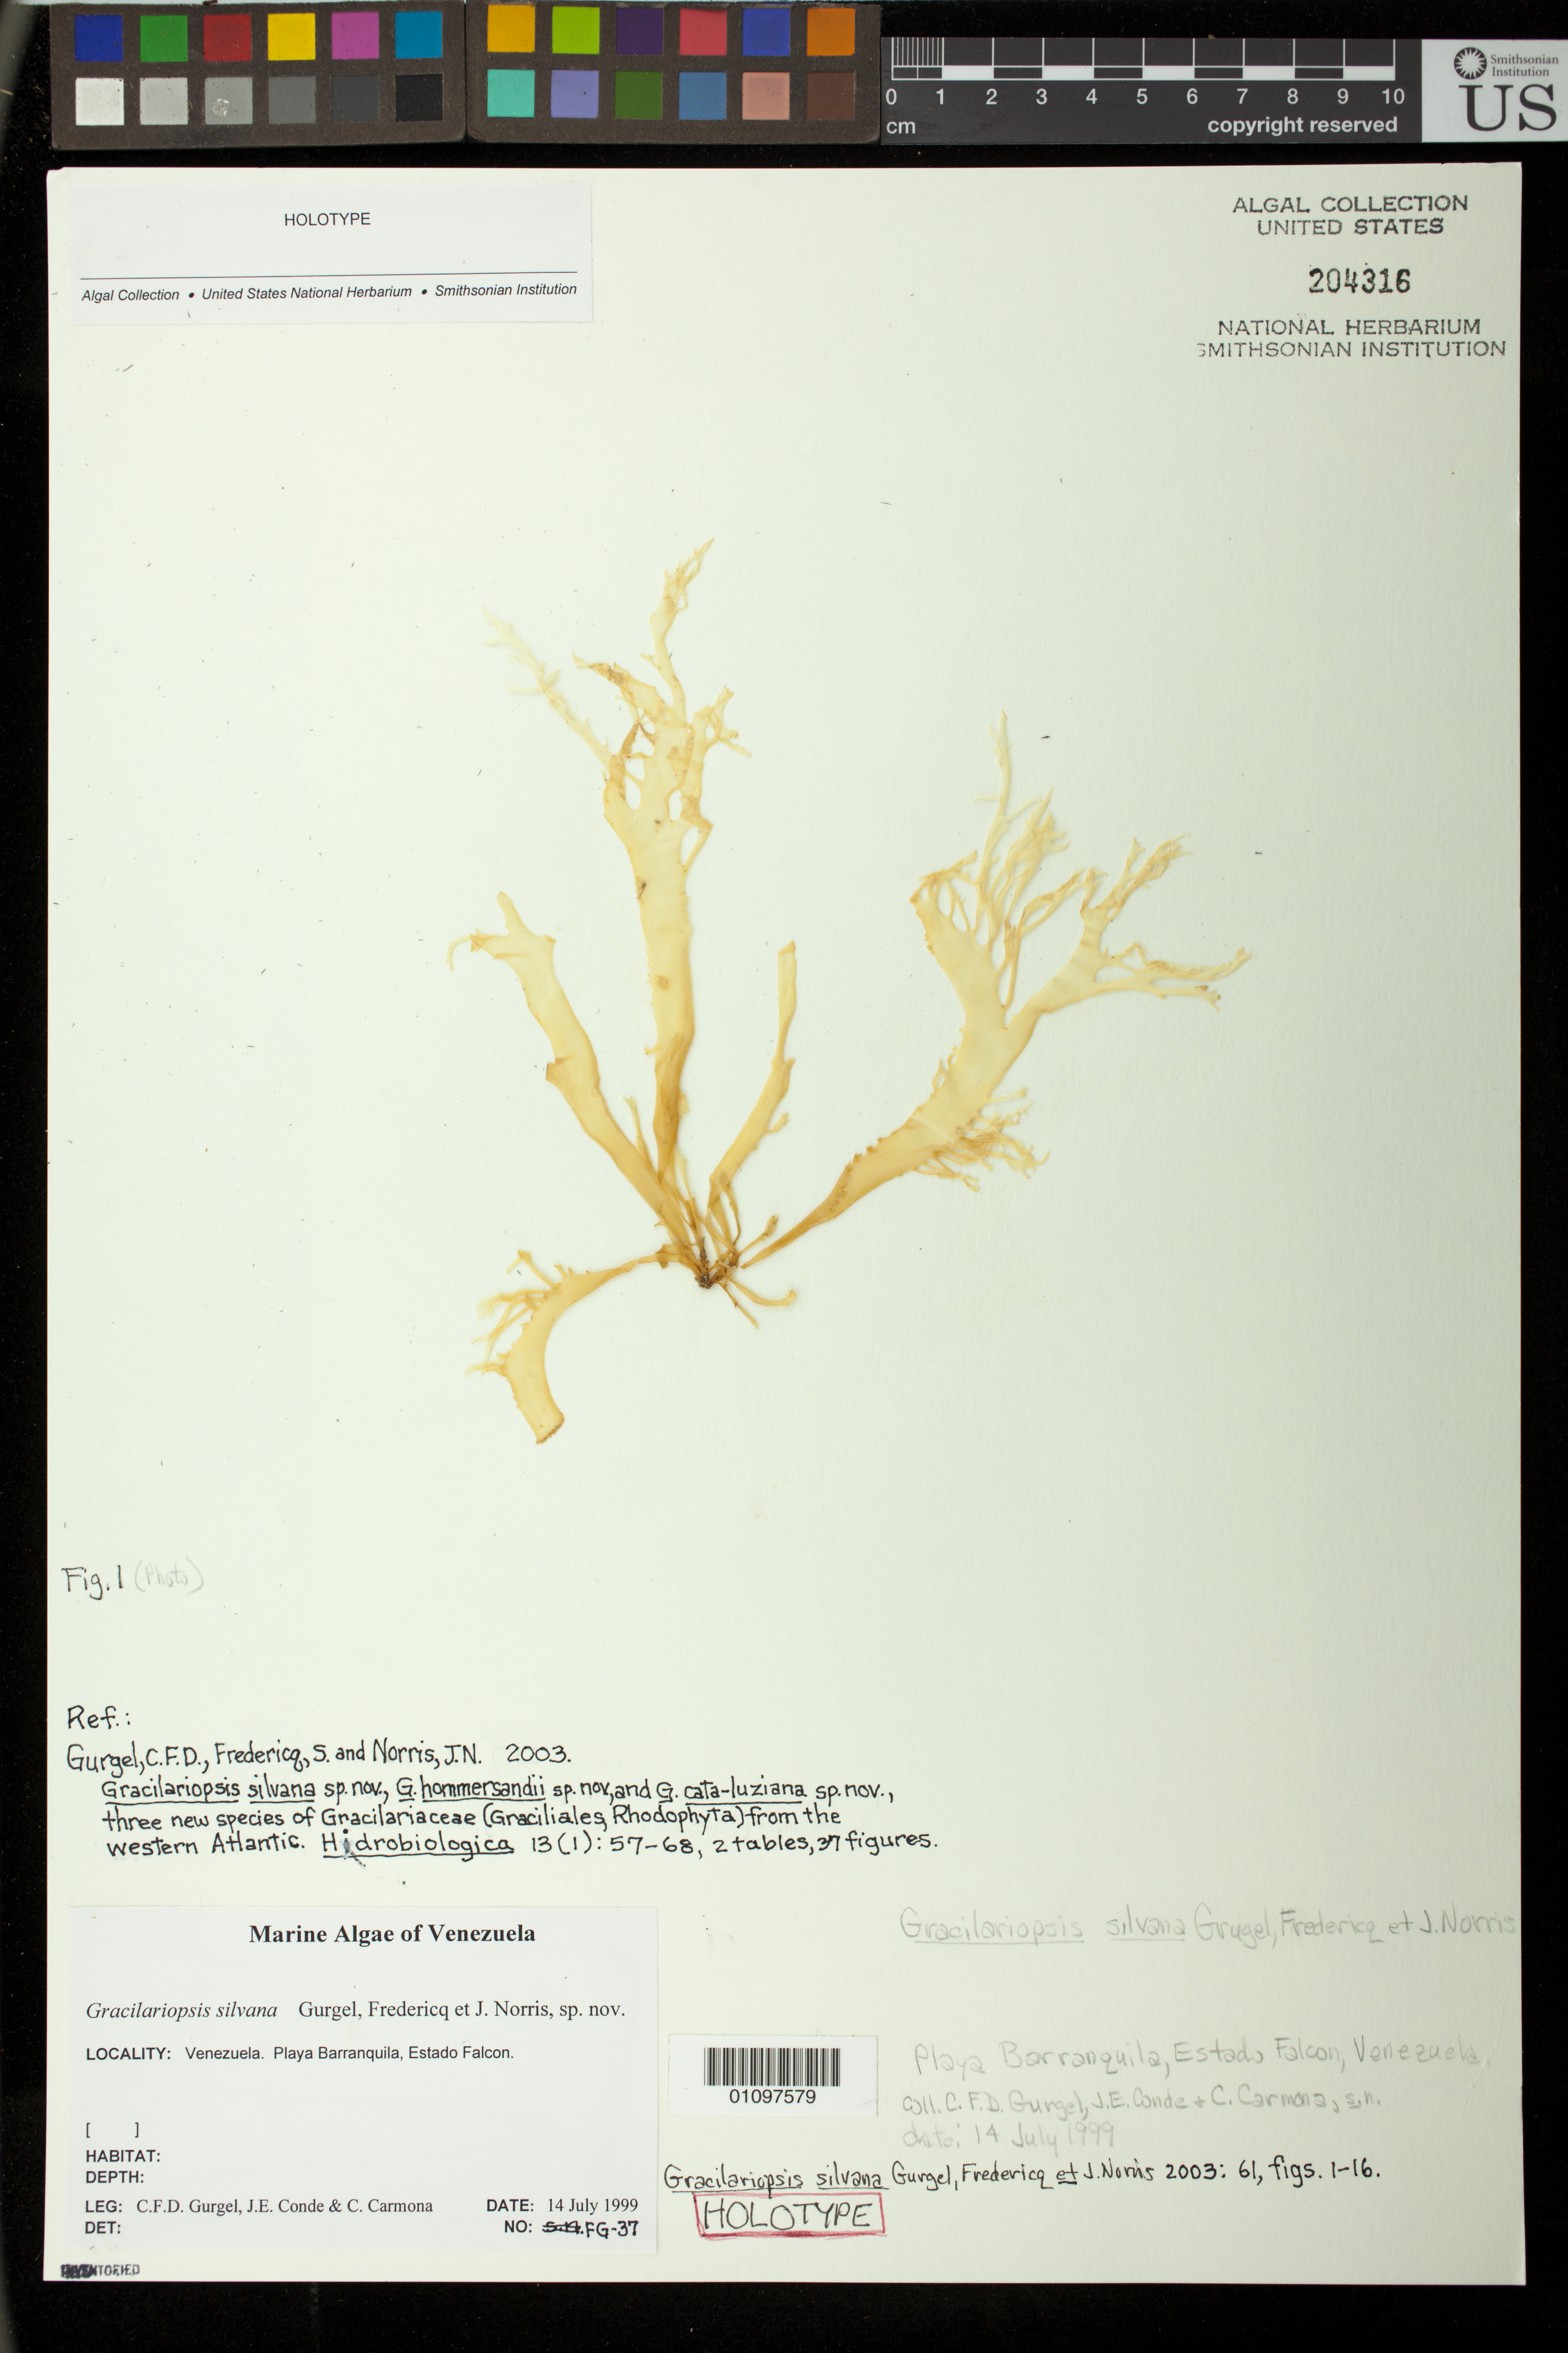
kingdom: Plantae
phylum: Rhodophyta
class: Florideophyceae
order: Gracilariales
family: Gracilariaceae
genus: Gracilariopsis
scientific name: Gracilariopsis silvana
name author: Gurgel et al.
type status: Holotype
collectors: C. Gurgel, J. Conde & C. Carmona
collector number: FG-37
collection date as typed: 14 Jul 1999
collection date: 1999-07-14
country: Venezuela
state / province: Falcón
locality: Playa Barranquila.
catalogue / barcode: US 204316